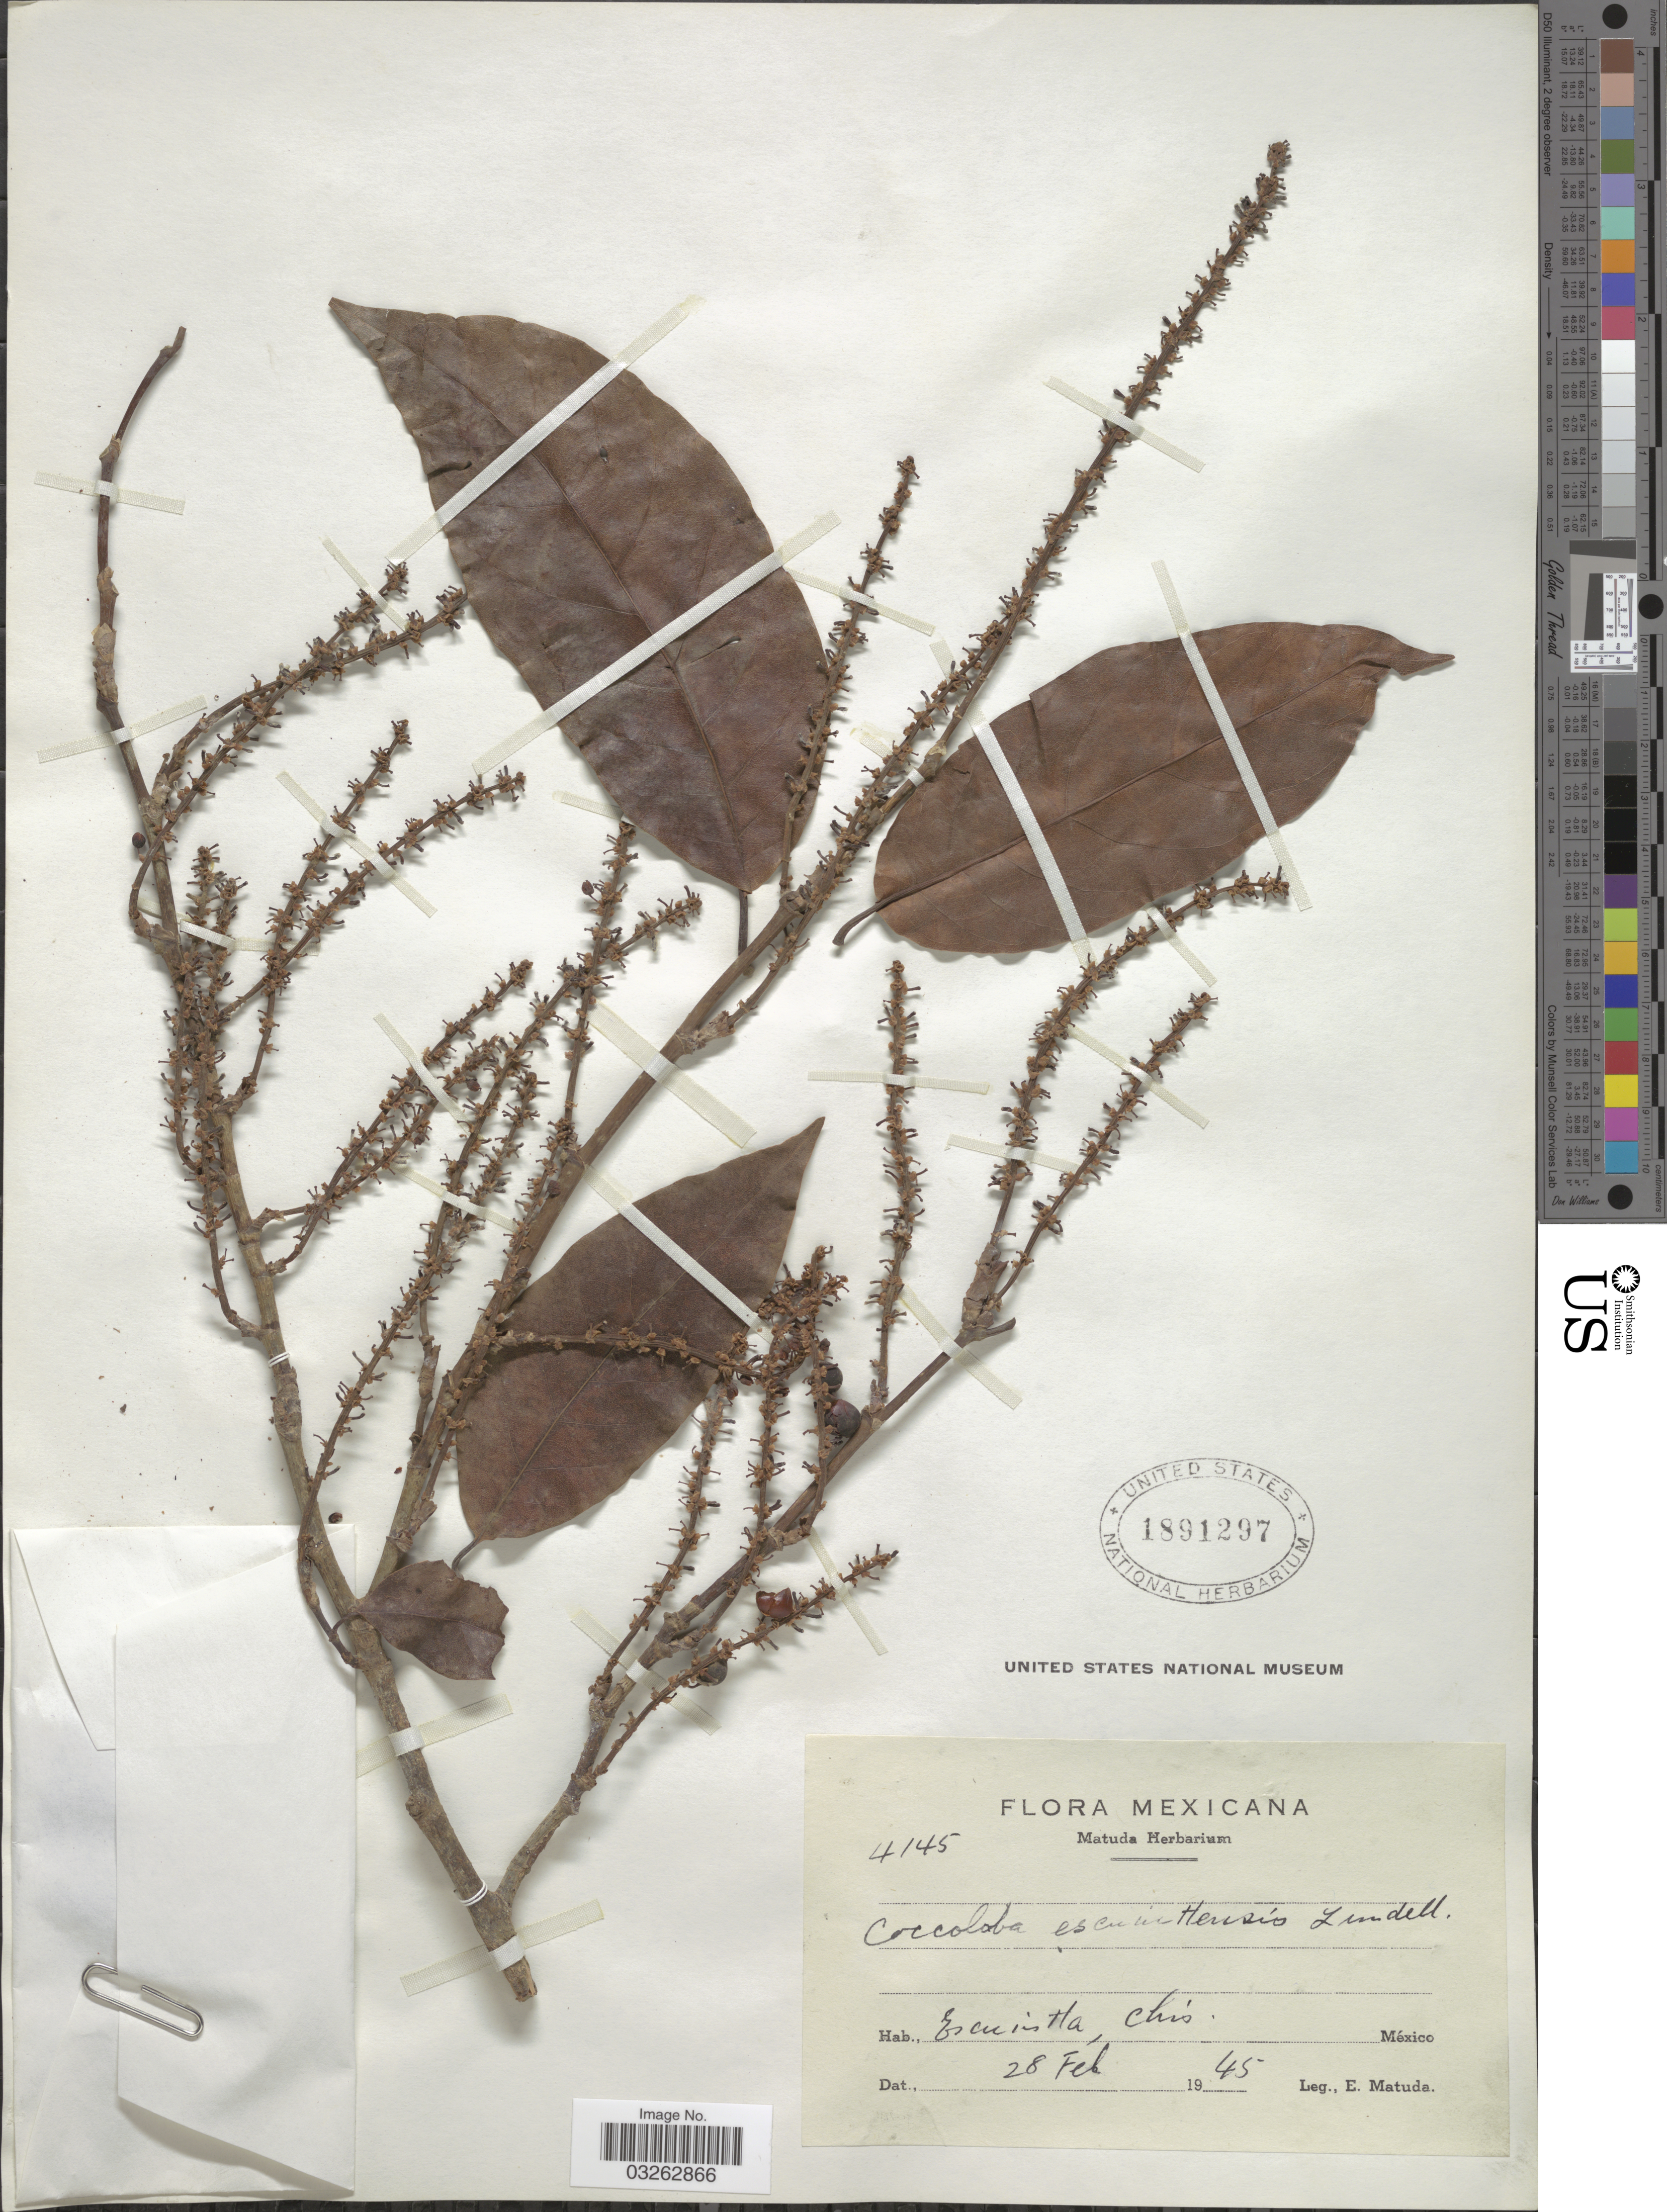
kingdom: Plantae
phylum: Tracheophyta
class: Magnoliopsida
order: Caryophyllales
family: Polygonaceae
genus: Coccoloba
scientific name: Coccoloba montana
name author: Standl.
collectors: E. Matuda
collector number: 4145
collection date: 1945-02-28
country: Mexico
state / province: Chiapas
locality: Escuintla.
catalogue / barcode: US 1891297